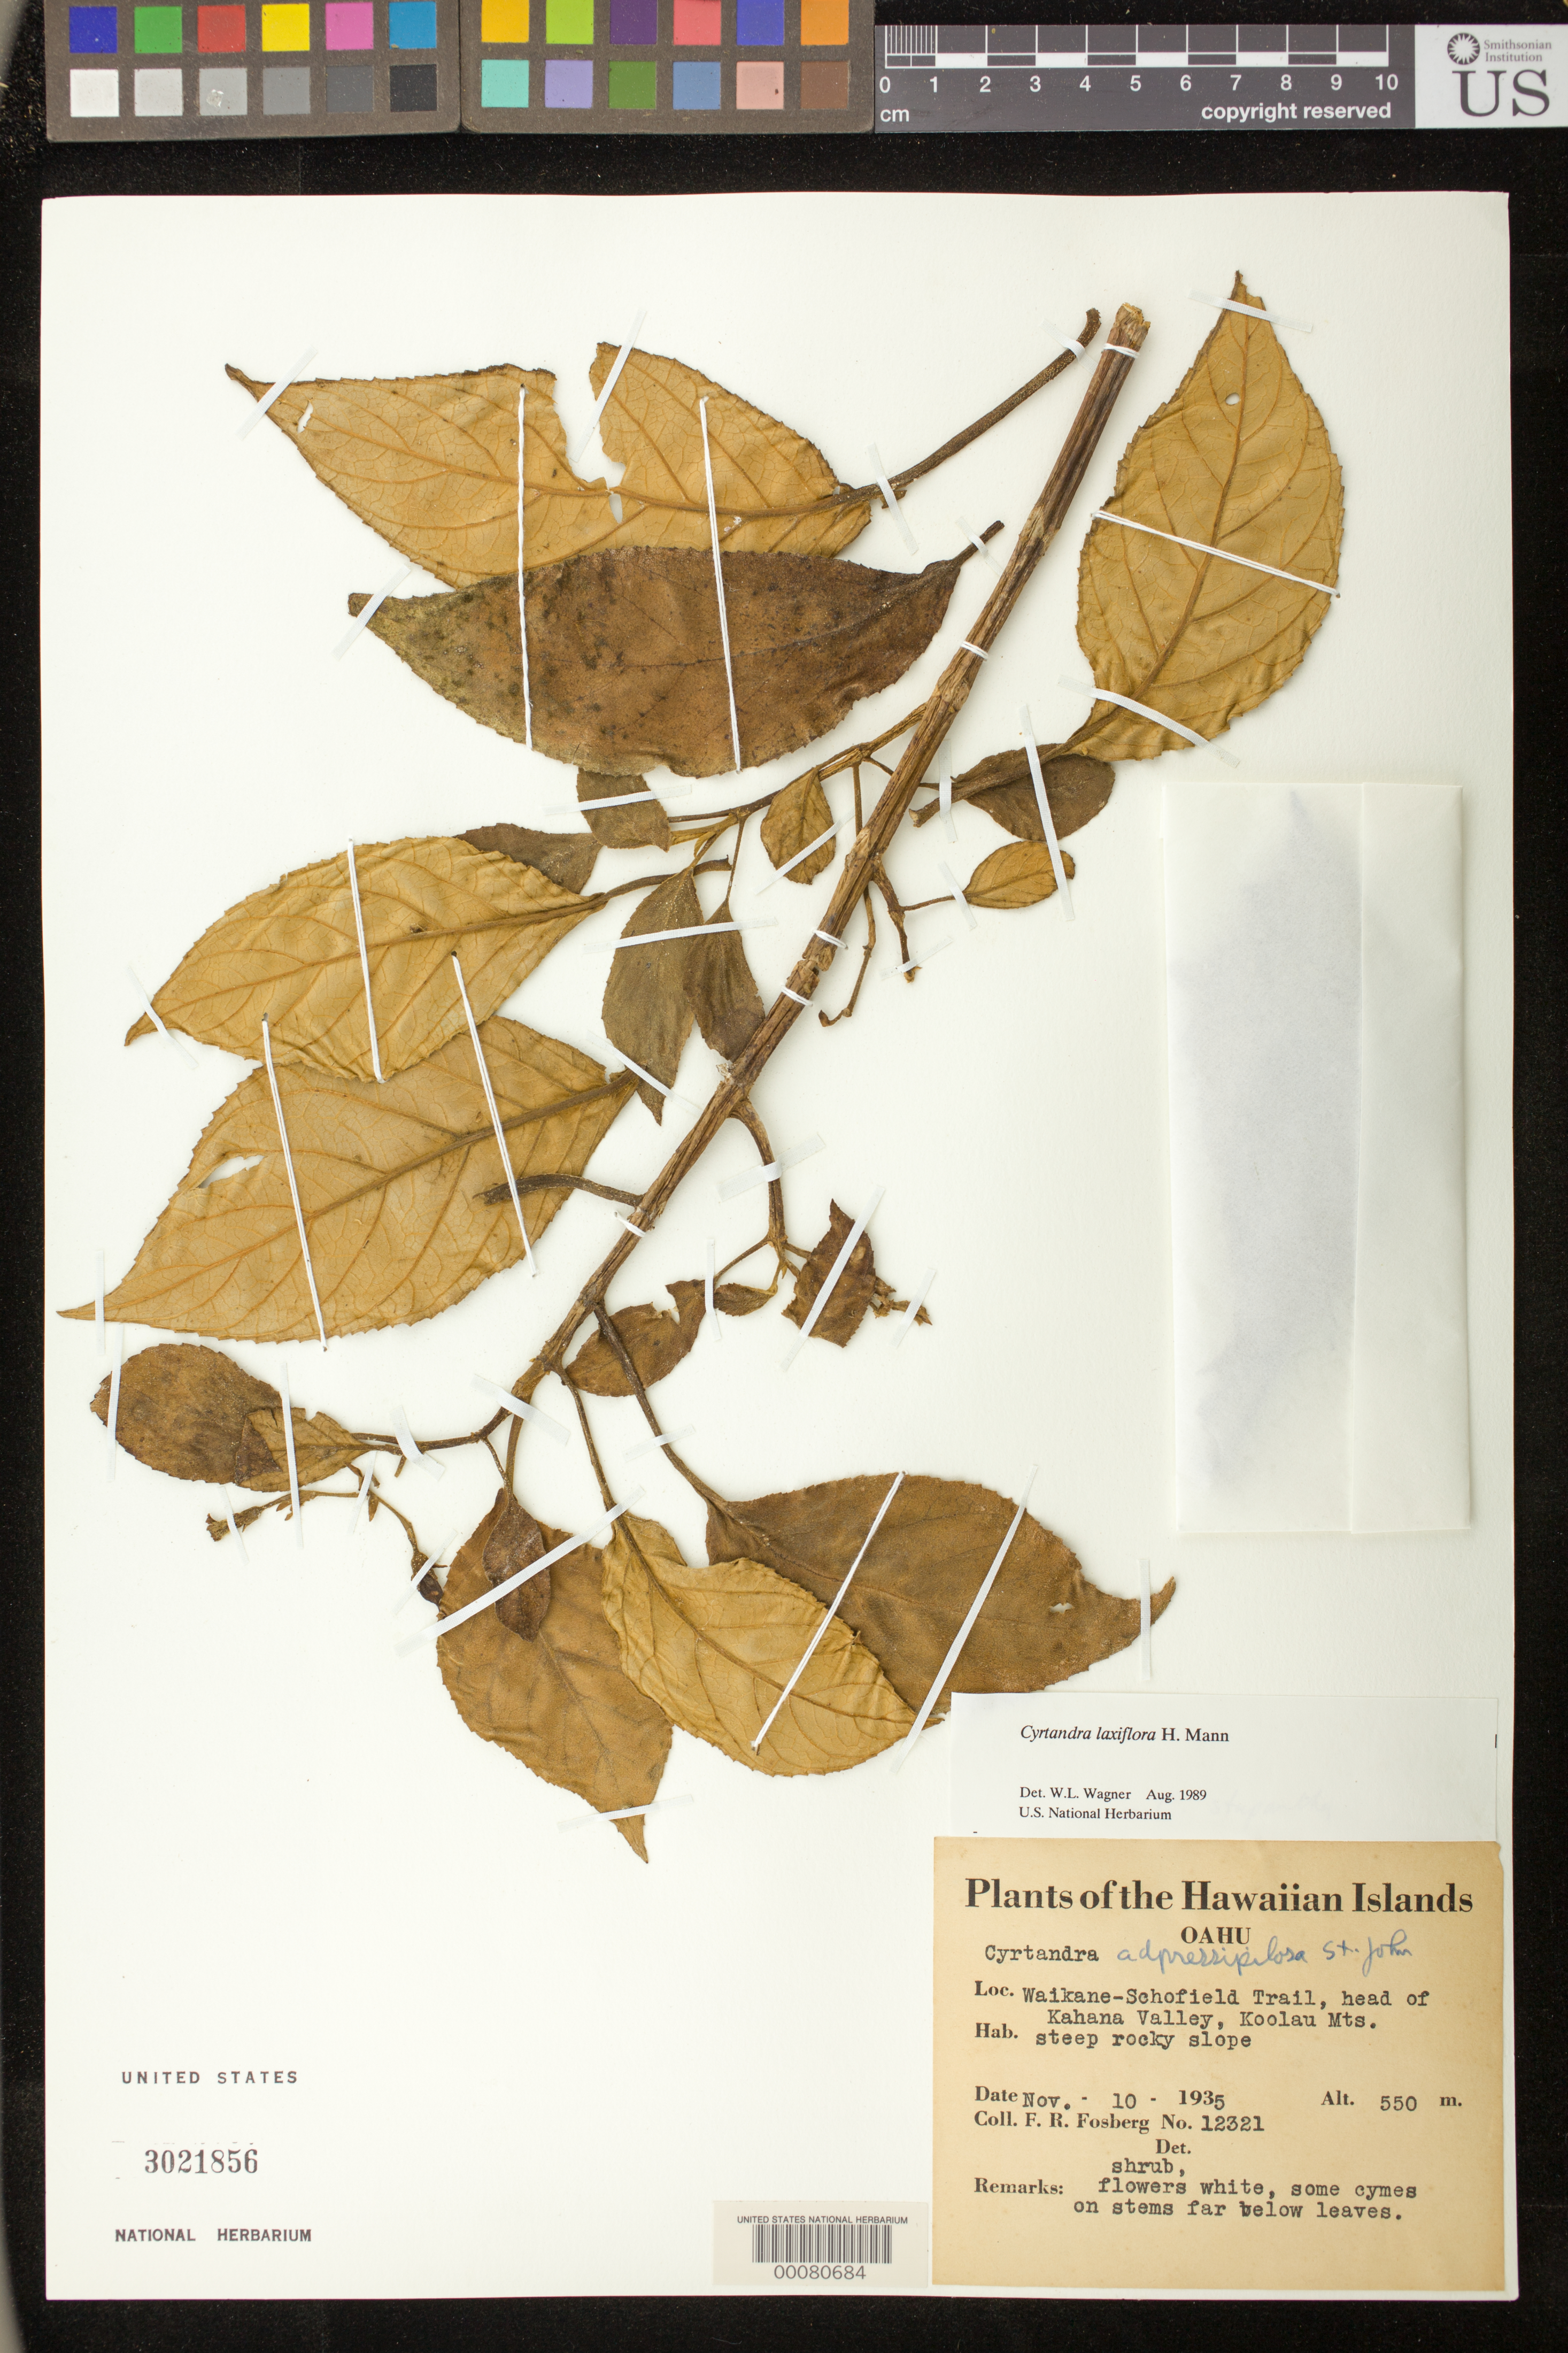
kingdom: Plantae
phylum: Tracheophyta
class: Magnoliopsida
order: Lamiales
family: Gesneriaceae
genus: Cyrtandra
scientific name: Cyrtandra laxiflora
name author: H. Mann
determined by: Wagner, W. L., (BOT), Smithsonian Institution - National Museum of Natural History (UNITED STATES)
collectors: F. R. Fosberg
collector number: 12321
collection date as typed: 10 Nov 1935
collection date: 1935-11-10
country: United States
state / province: Hawaii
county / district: Honolulu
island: Oahu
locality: Waikane-Schofield trail, head of Kahana valley, Koolau mts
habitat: Steep rocky slope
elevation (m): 550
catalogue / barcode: US 3021856